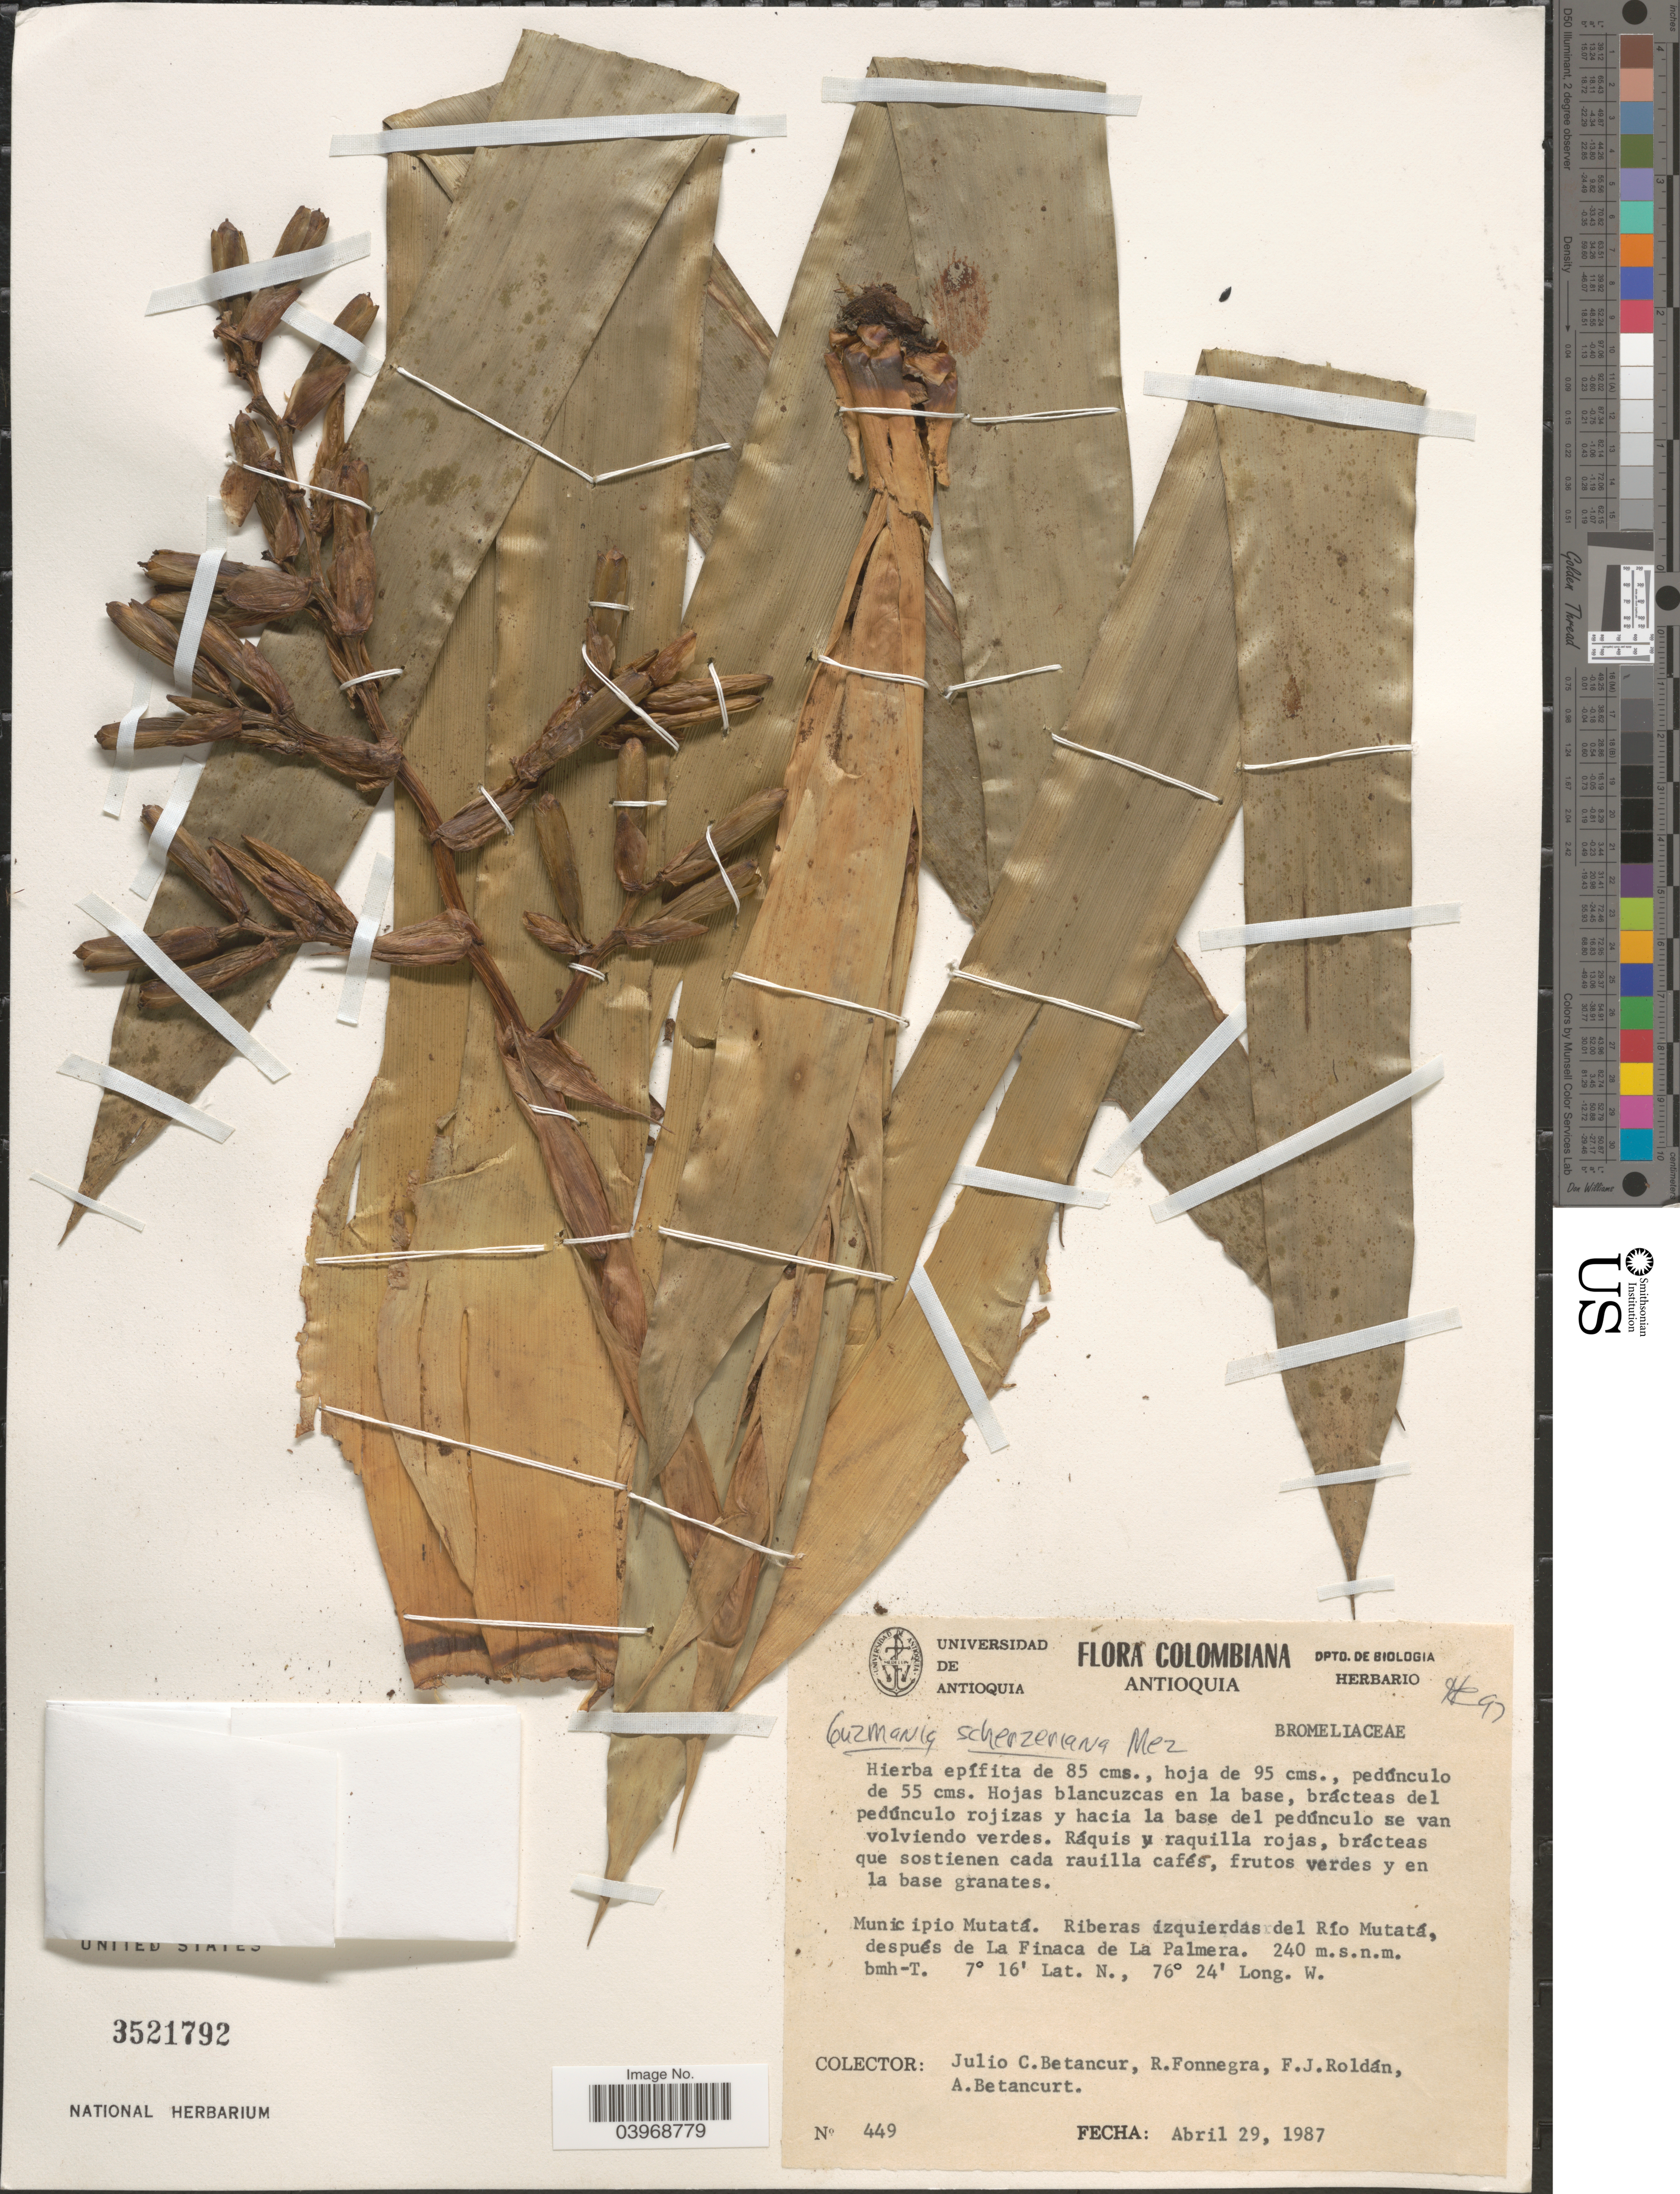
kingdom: Plantae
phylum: Tracheophyta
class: Liliopsida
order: Poales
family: Bromeliaceae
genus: Guzmania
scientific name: Guzmania scherzeriana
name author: Mez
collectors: J. C. Betancur, R. Fonnegra, F. J. Roldán & A. Betancurt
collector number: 449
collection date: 1987-04-29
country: Colombia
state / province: Antioquia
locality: Municipio Mutatá. Riberas izquierda del Río Mutatá, después de la Finca de La Palmera.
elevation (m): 240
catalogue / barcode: US 3521792